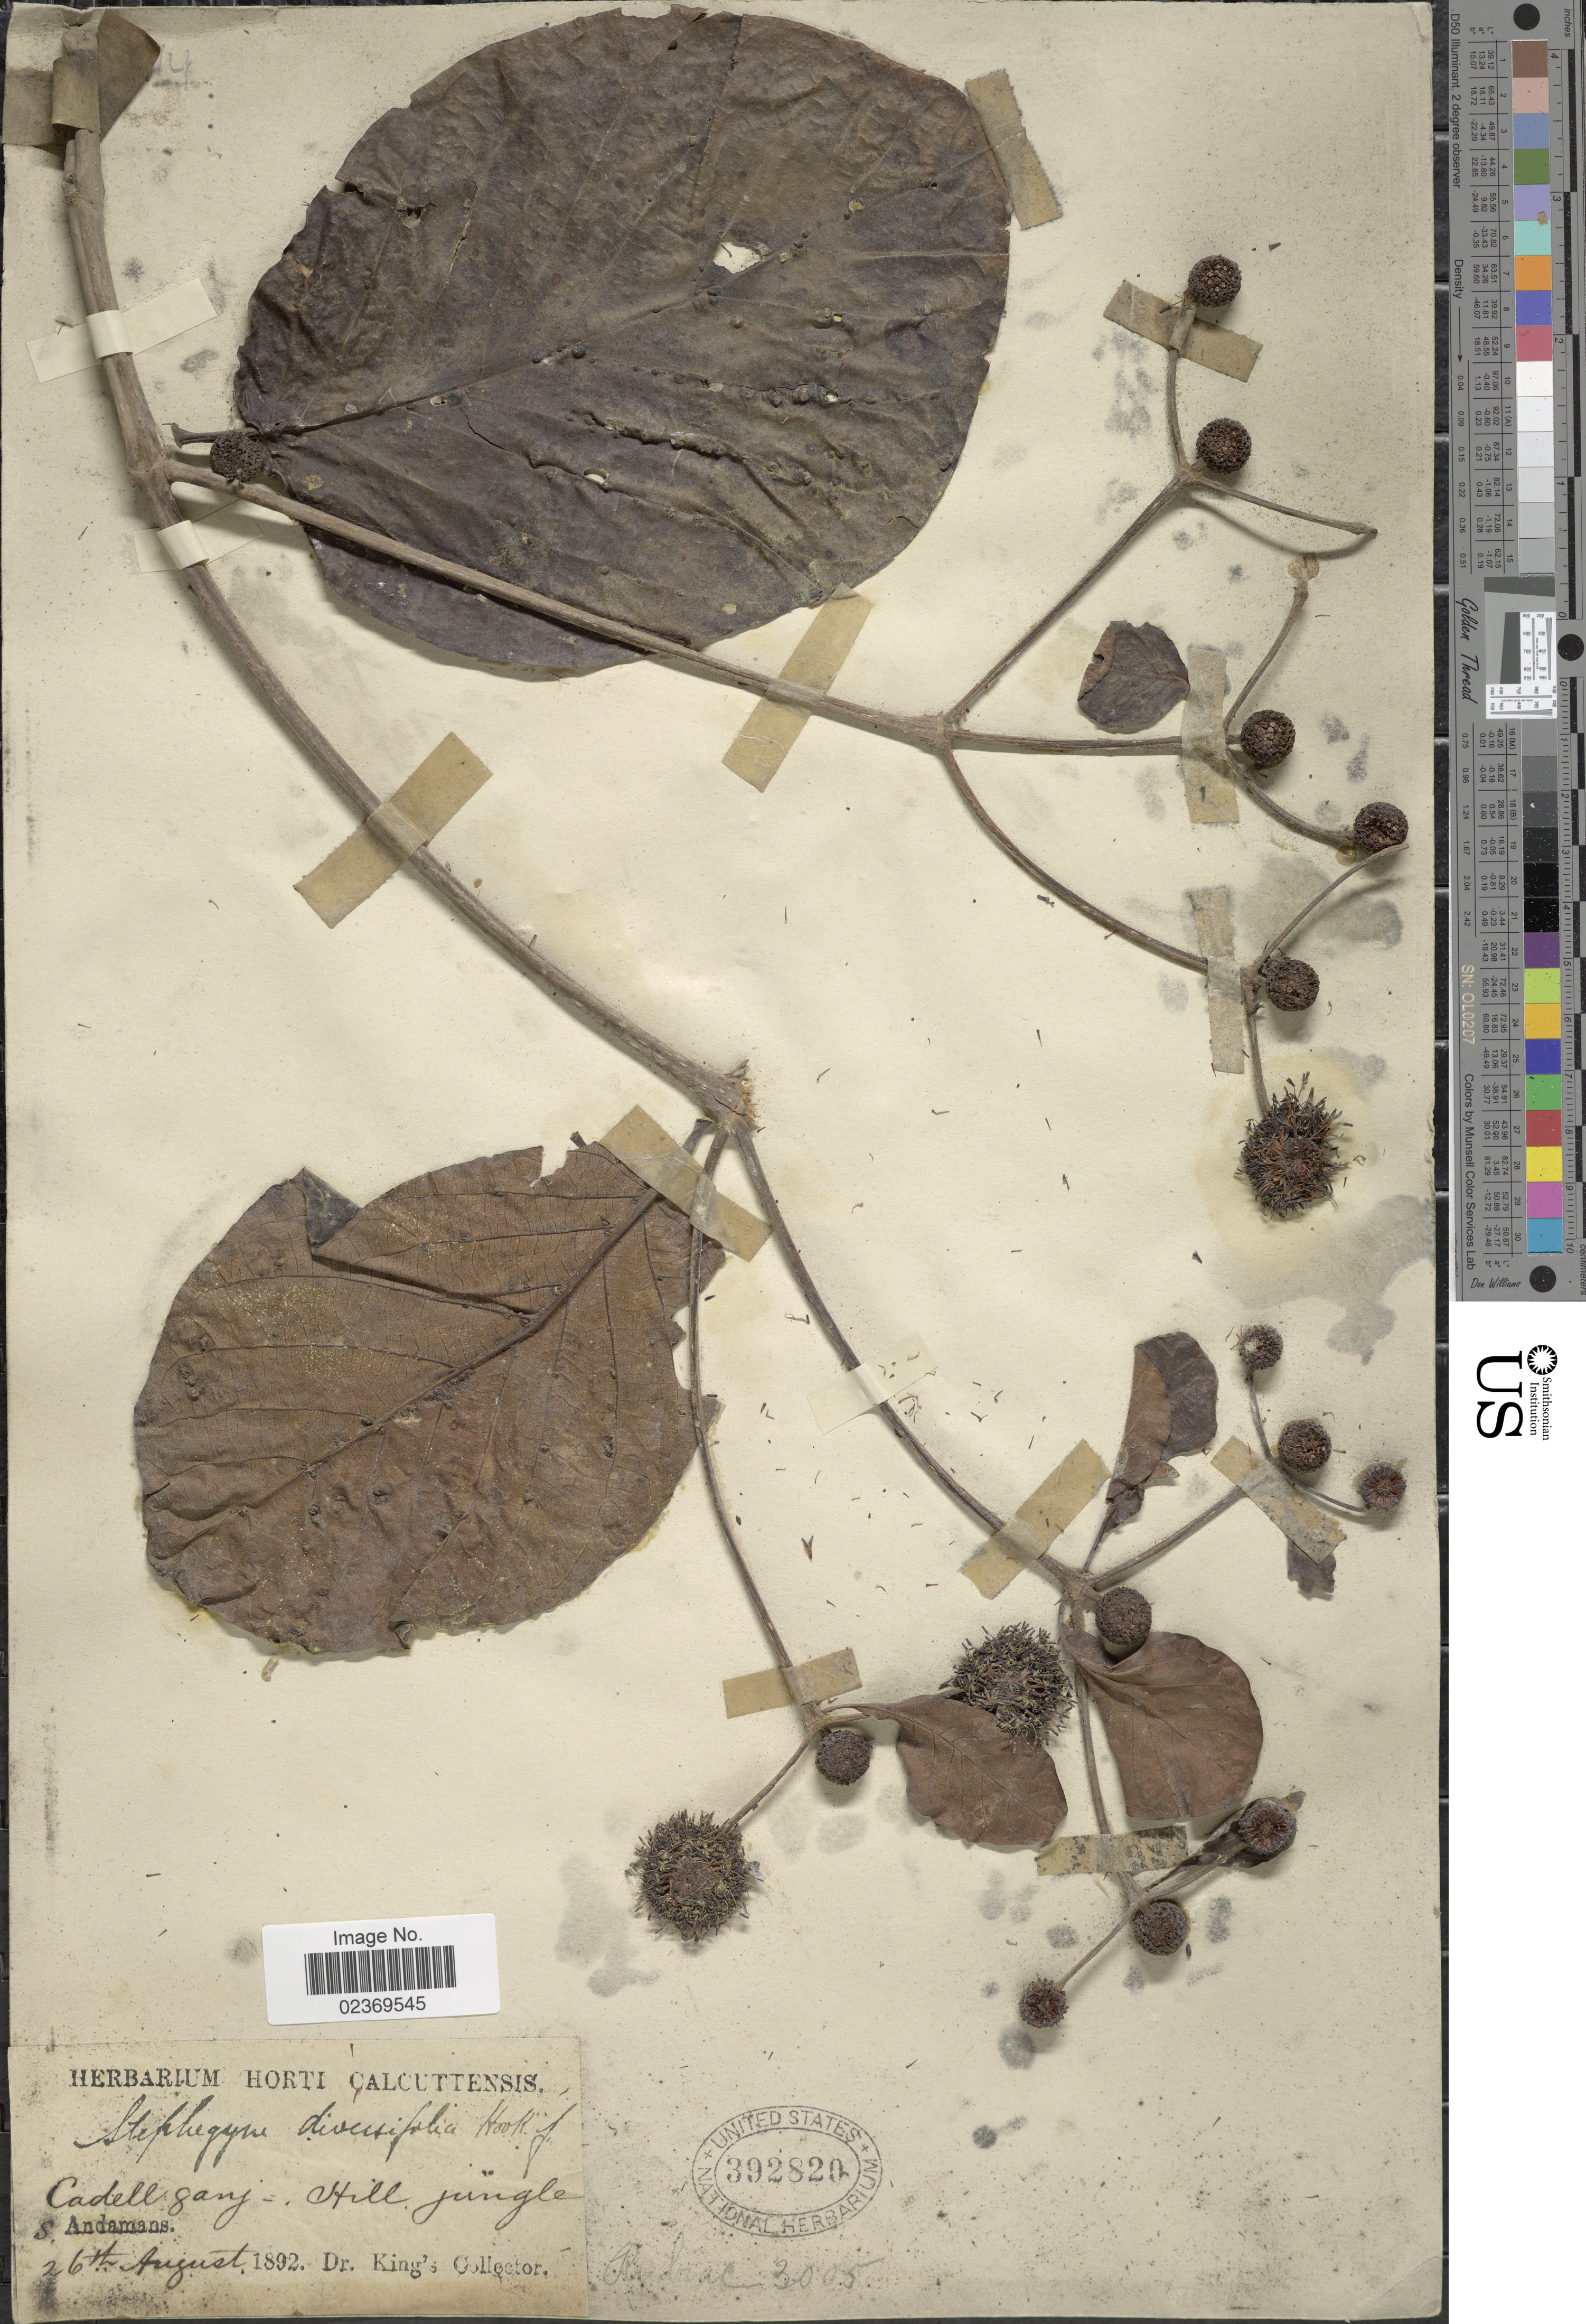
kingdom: Plantae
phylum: Tracheophyta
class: Magnoliopsida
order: Gentianales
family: Rubiaceae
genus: Mitragyna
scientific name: Mitragyna diversifolia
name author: (Wall. ex G. Don) Havil.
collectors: Dr. King's collector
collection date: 1892-08-26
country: India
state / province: Andaman and Nicobar Islands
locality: S. Andamans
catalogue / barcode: US 392820